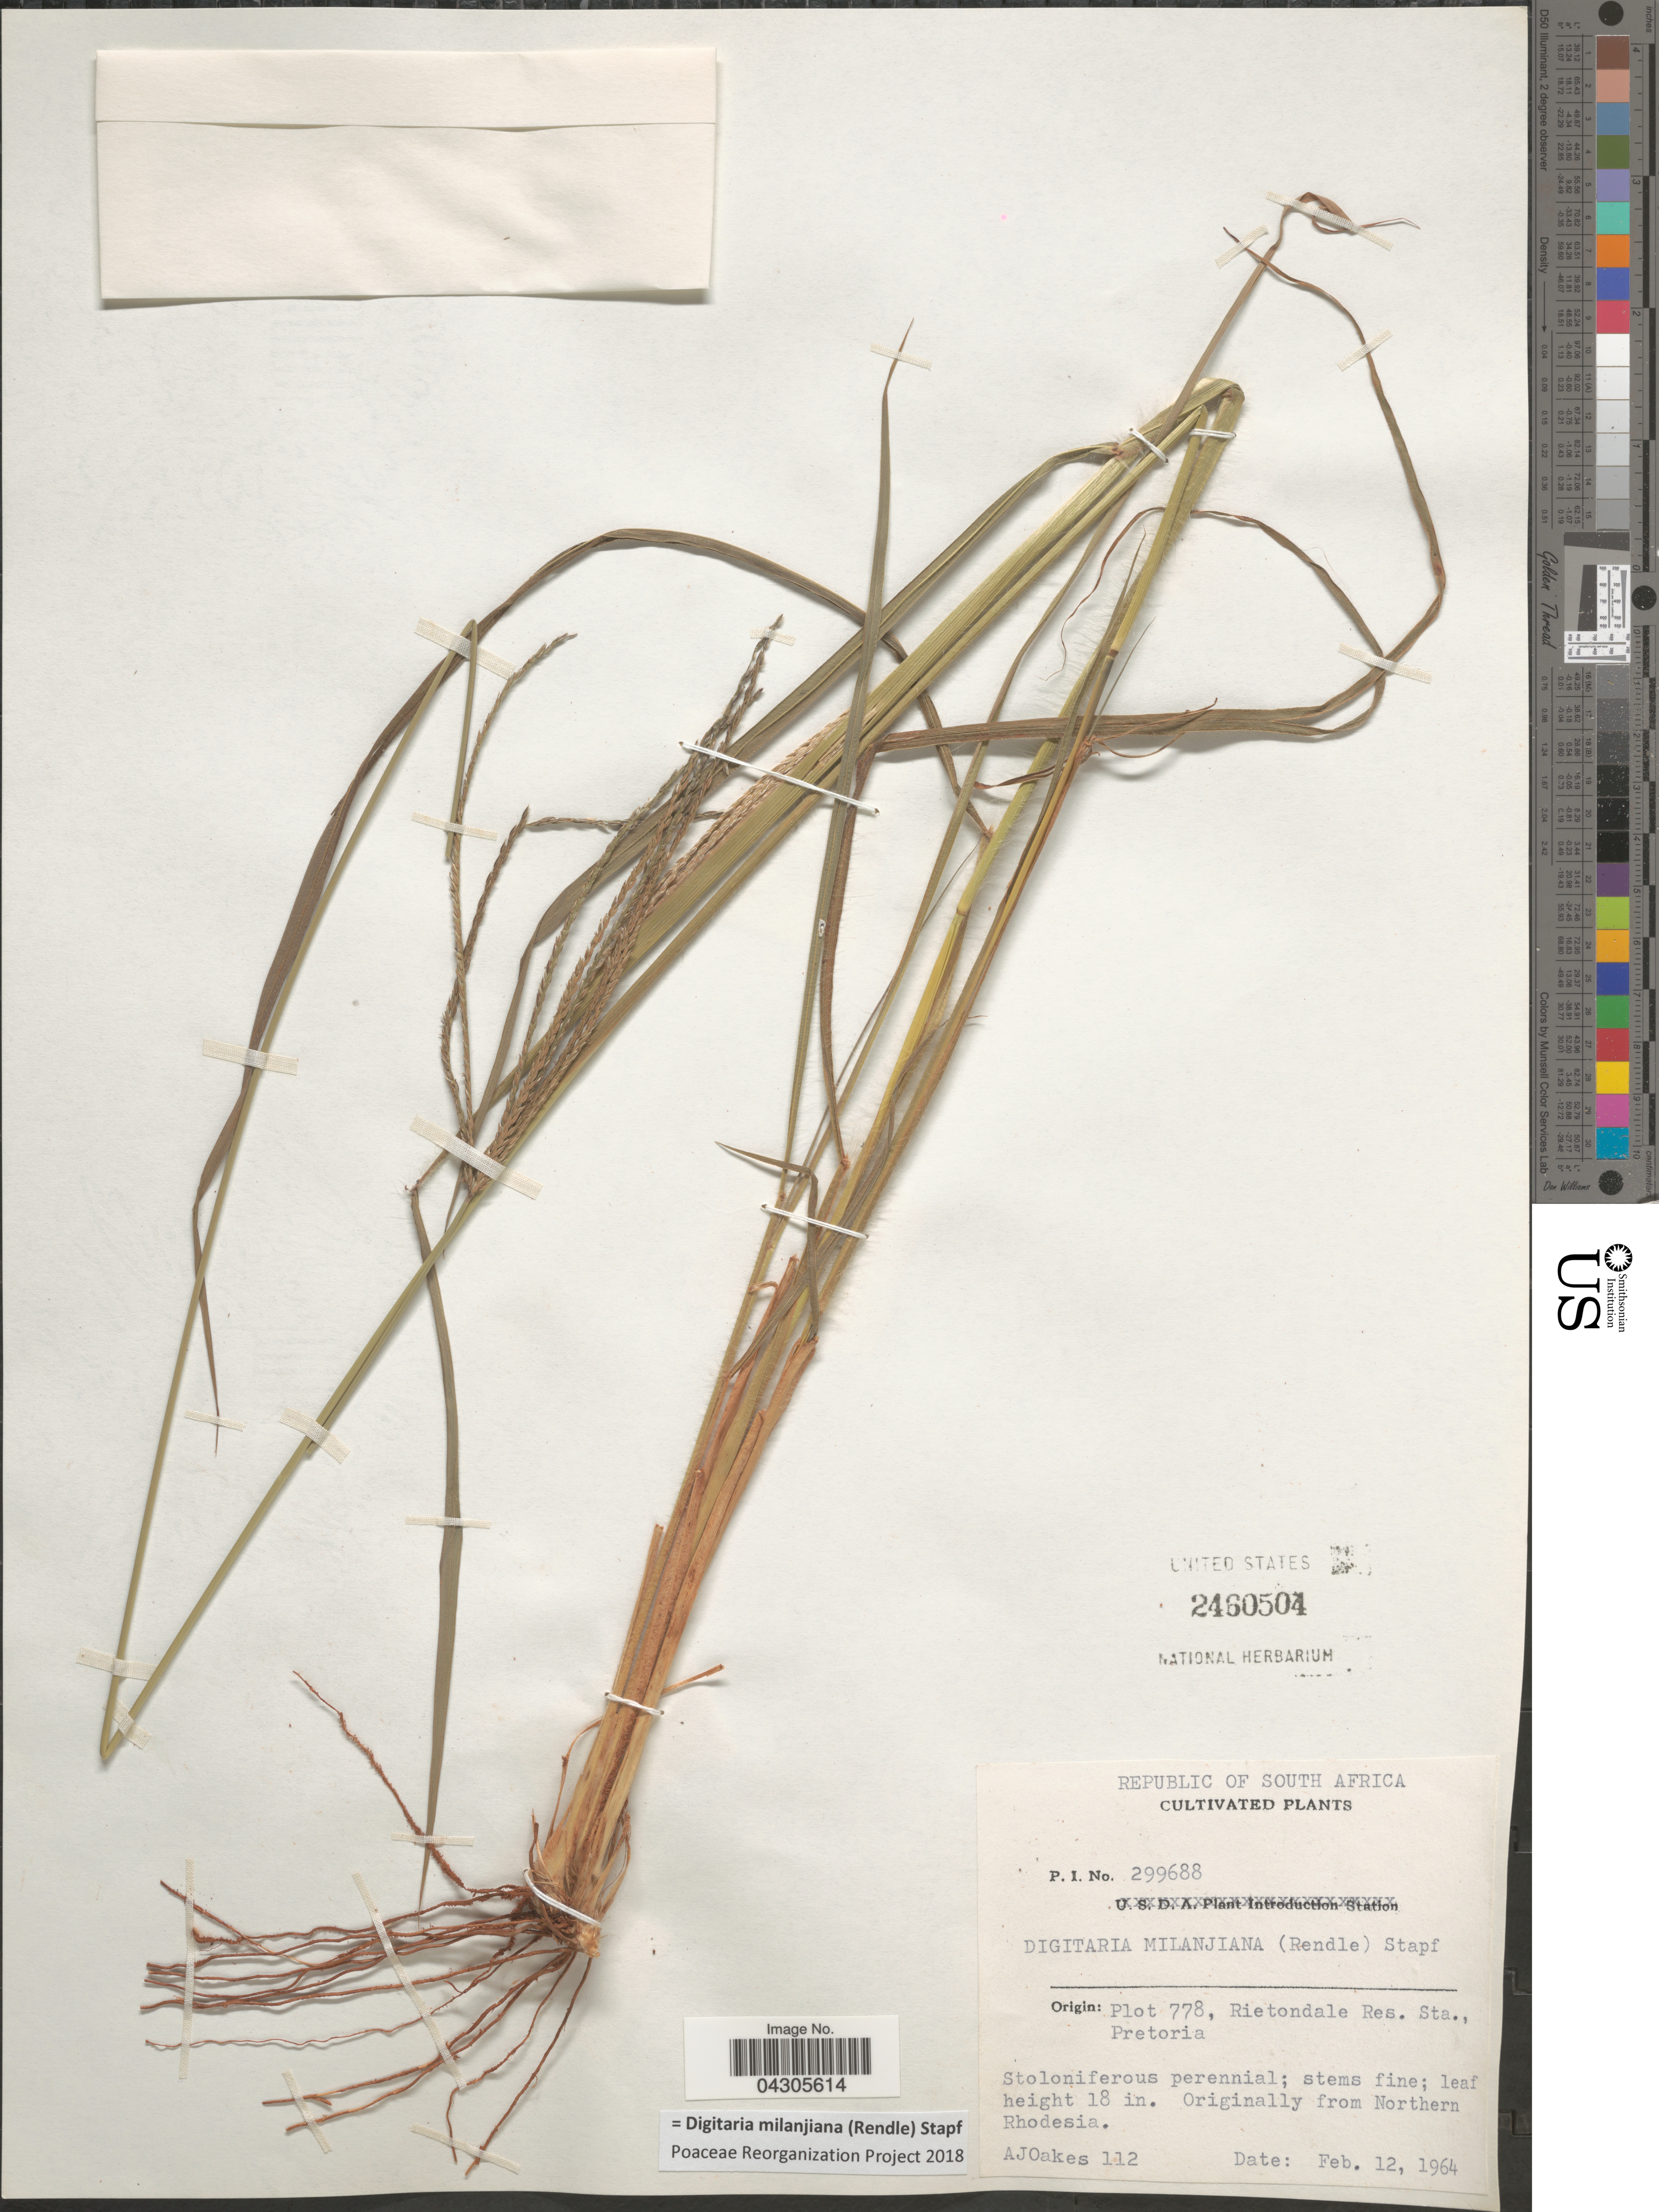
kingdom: Plantae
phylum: Tracheophyta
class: Liliopsida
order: Poales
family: Poaceae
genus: Digitaria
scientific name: Digitaria milanjiana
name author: (Rendle) Stapf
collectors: A. Oakes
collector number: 112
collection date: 1964-02-12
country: South Africa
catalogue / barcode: US 2460504